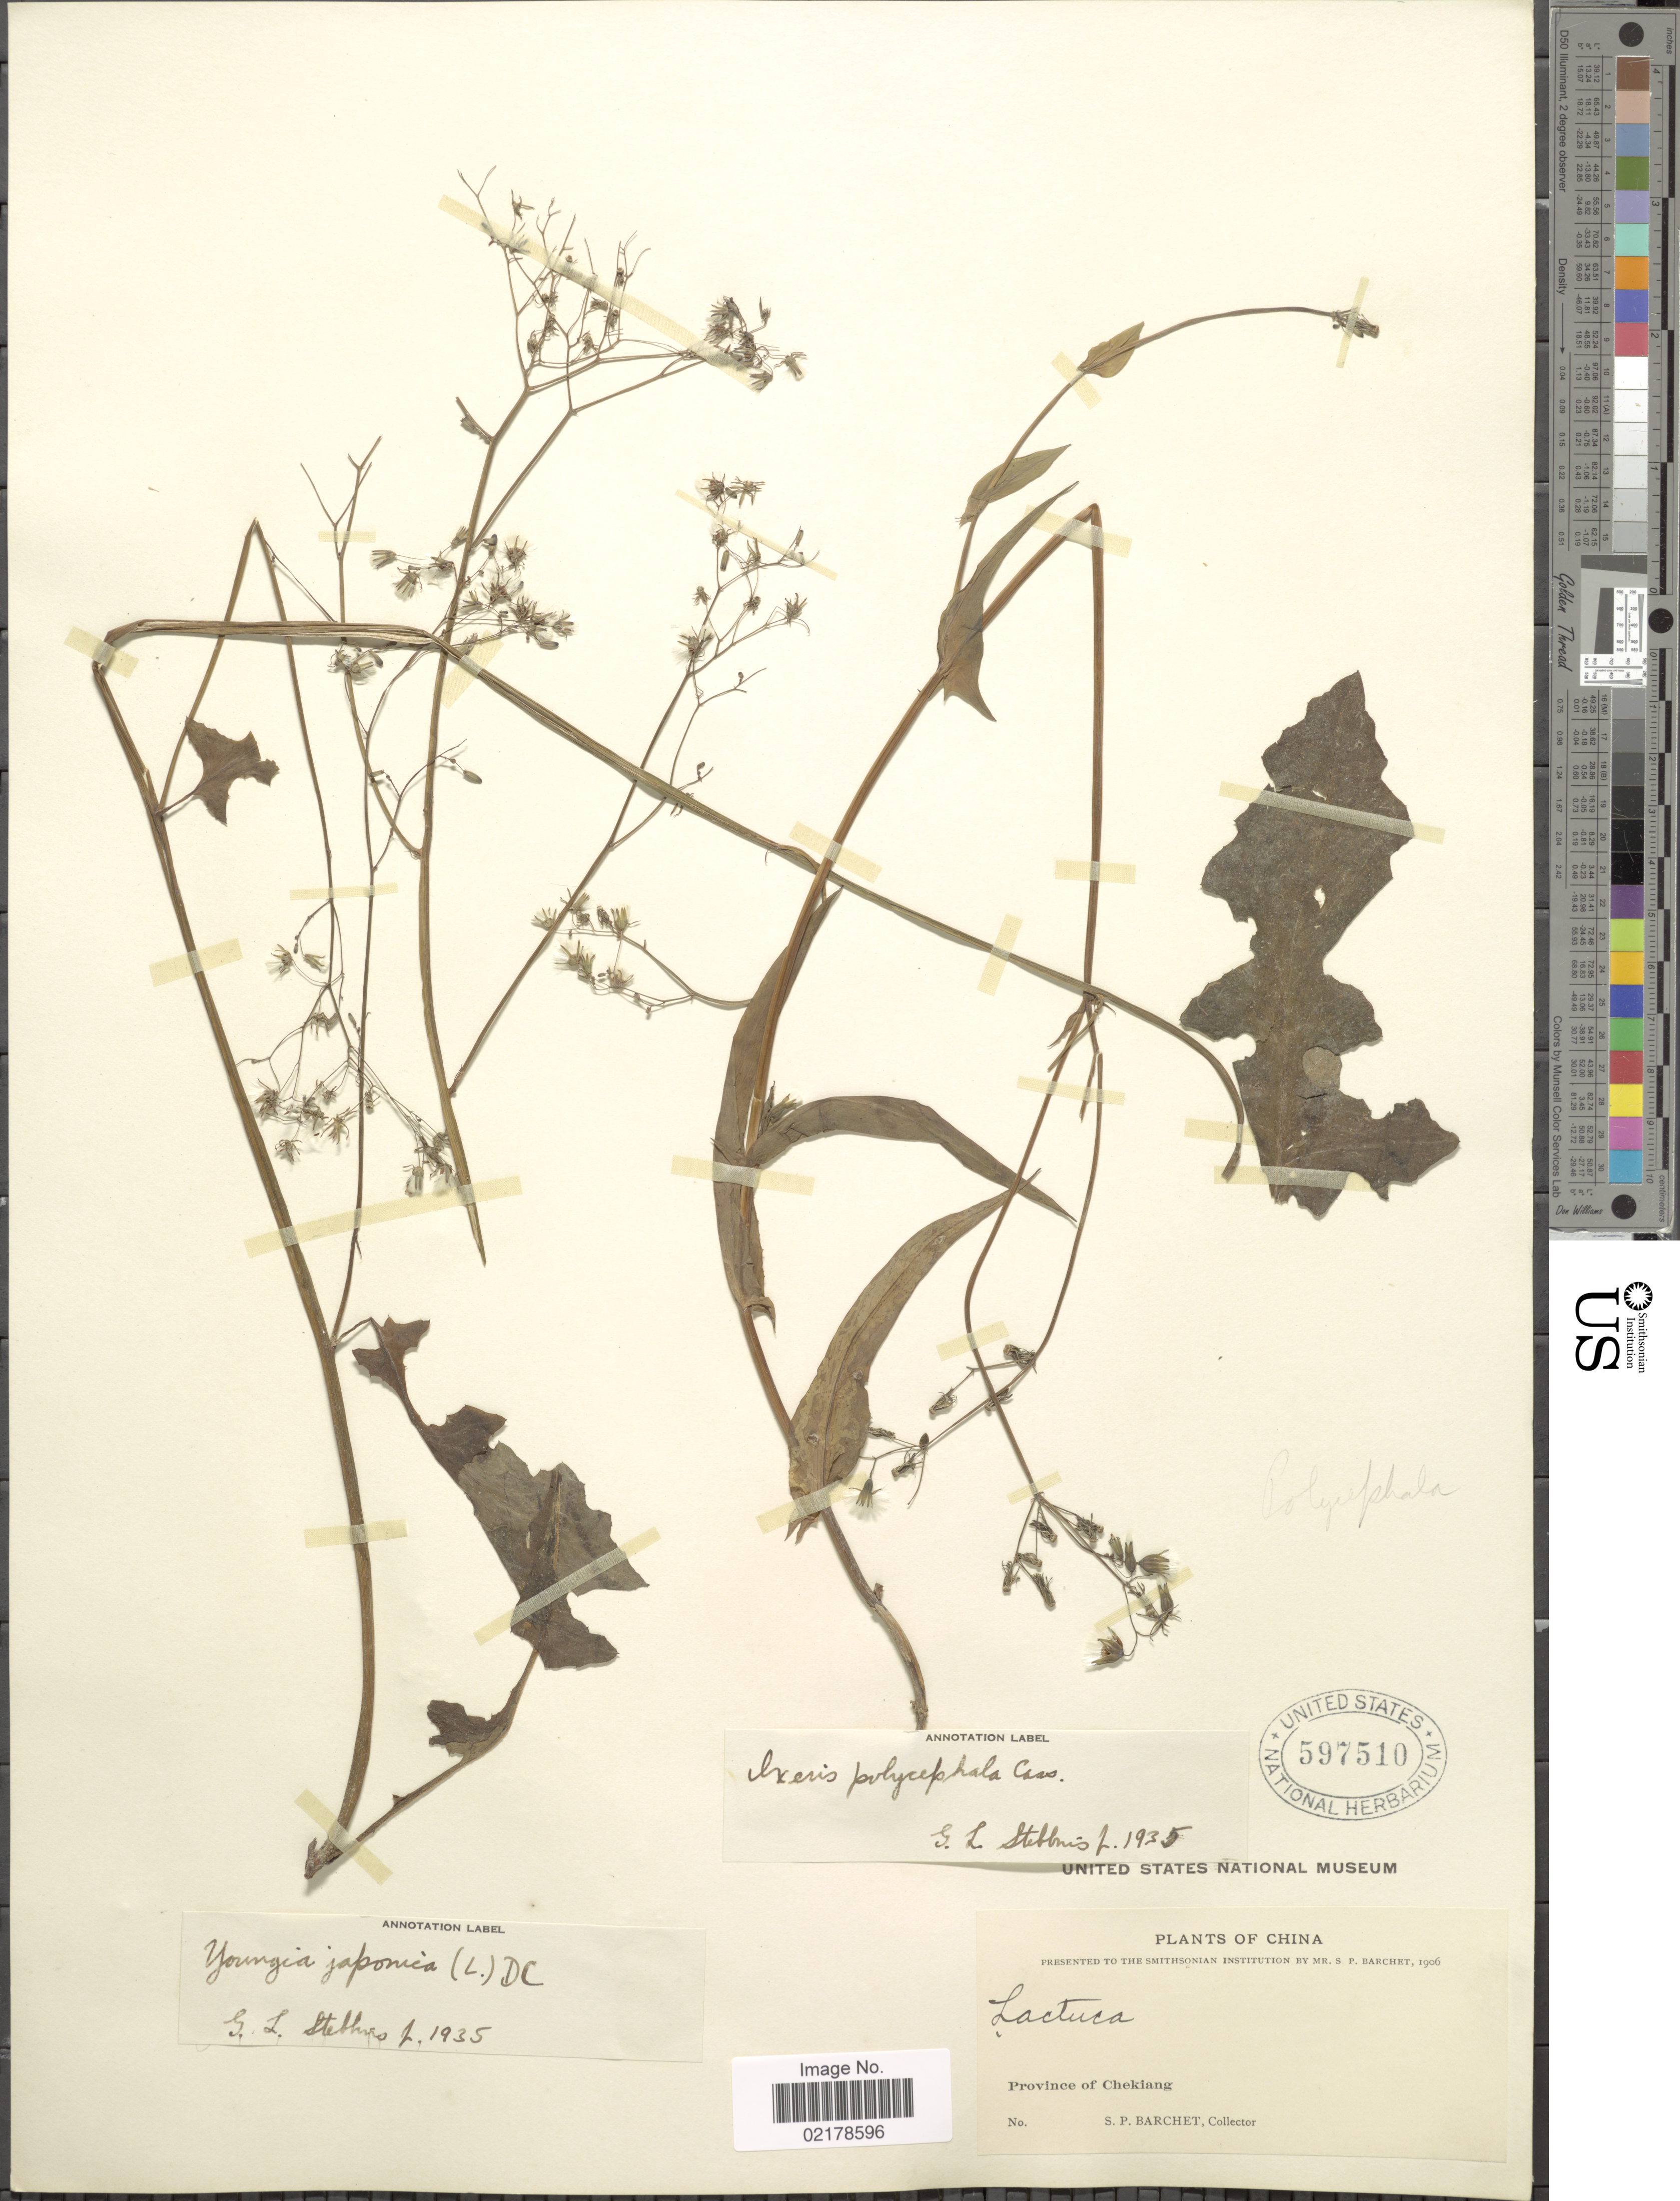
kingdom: Plantae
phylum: Tracheophyta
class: Magnoliopsida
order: Asterales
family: Asteraceae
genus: Youngia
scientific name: Youngia japonica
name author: (L.) DC.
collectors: S. P. Barchet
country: China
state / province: Zhejiang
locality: Province of Chekiang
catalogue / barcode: US 597510